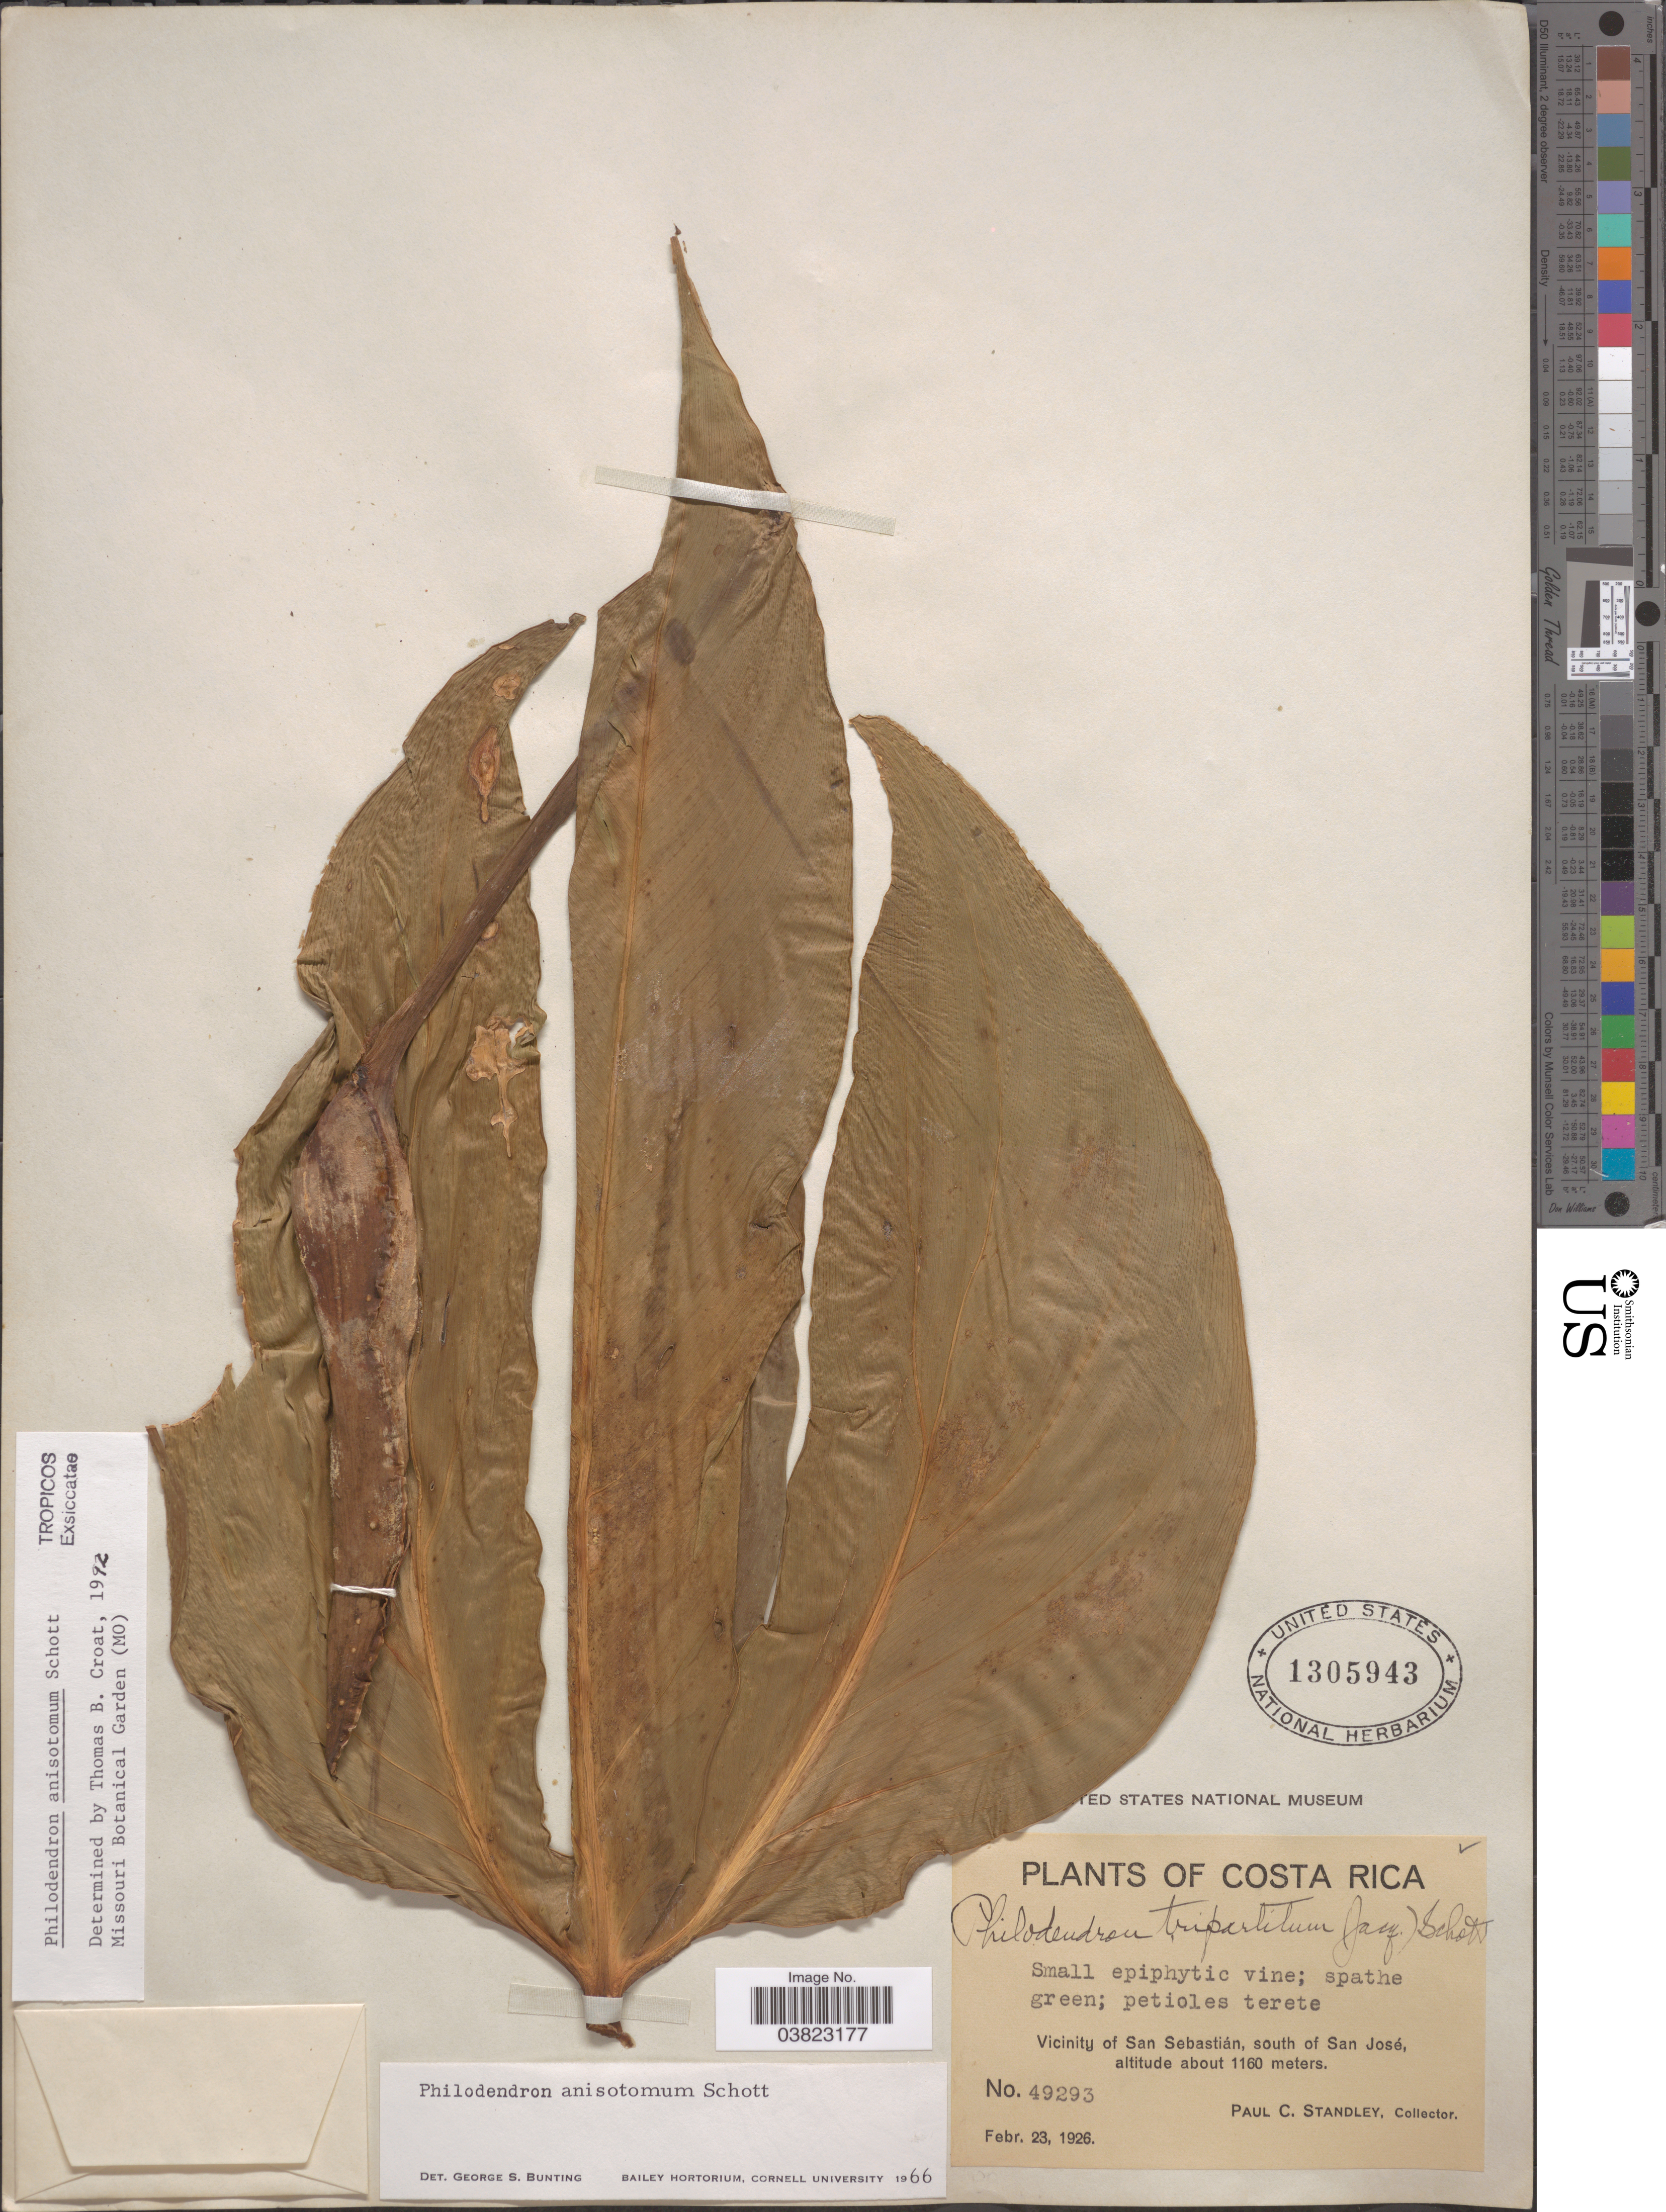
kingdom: Plantae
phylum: Tracheophyta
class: Liliopsida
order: Alismatales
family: Araceae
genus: Philodendron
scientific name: Philodendron anisotomum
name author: Schott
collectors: P. C. Standley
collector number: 49293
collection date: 1926-02-23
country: Costa Rica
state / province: San José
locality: Vicinity of San Sebastián, south of San José.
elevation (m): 1160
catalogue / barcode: US 1305943